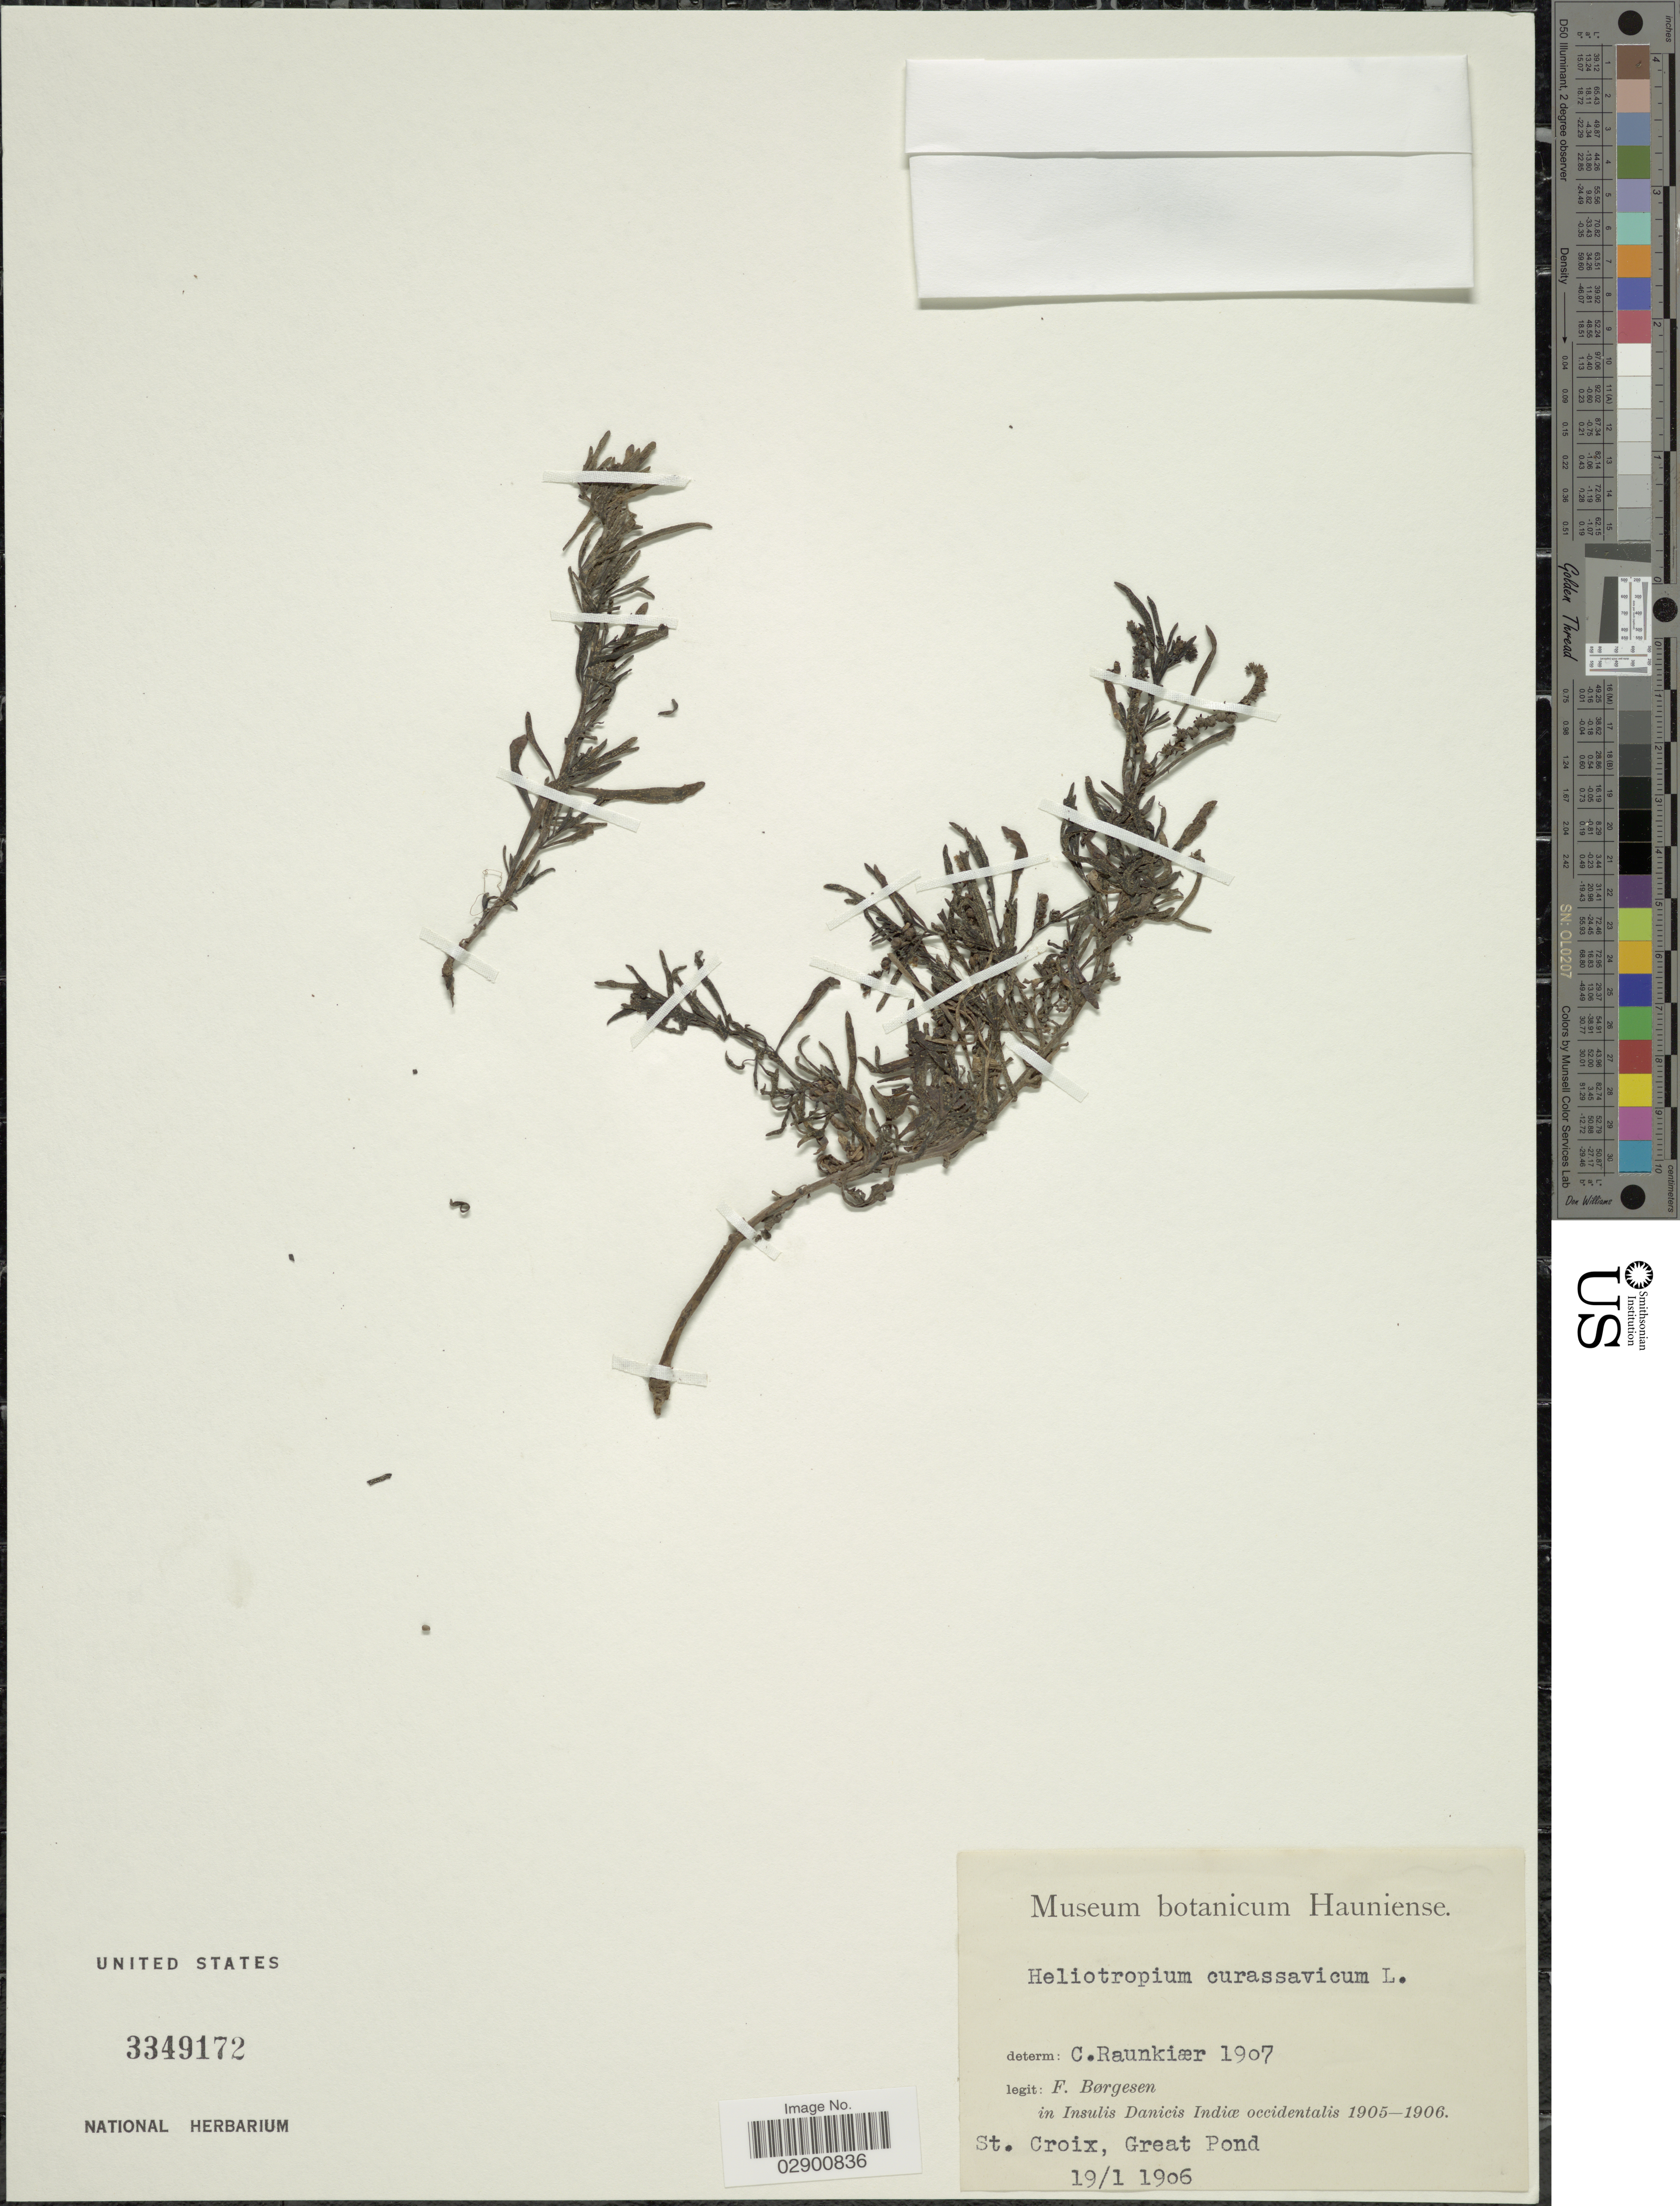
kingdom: Plantae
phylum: Tracheophyta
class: Magnoliopsida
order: Boraginales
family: Heliotropiaceae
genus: Heliotropium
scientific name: Heliotropium curassavicum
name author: L.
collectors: F. C. Børgesen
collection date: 1906-01-19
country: U.S. Virgin Islands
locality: In Insulis Danicis Indiæ occidentalis. St. Croix, Great Pond.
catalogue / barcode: US 3349172